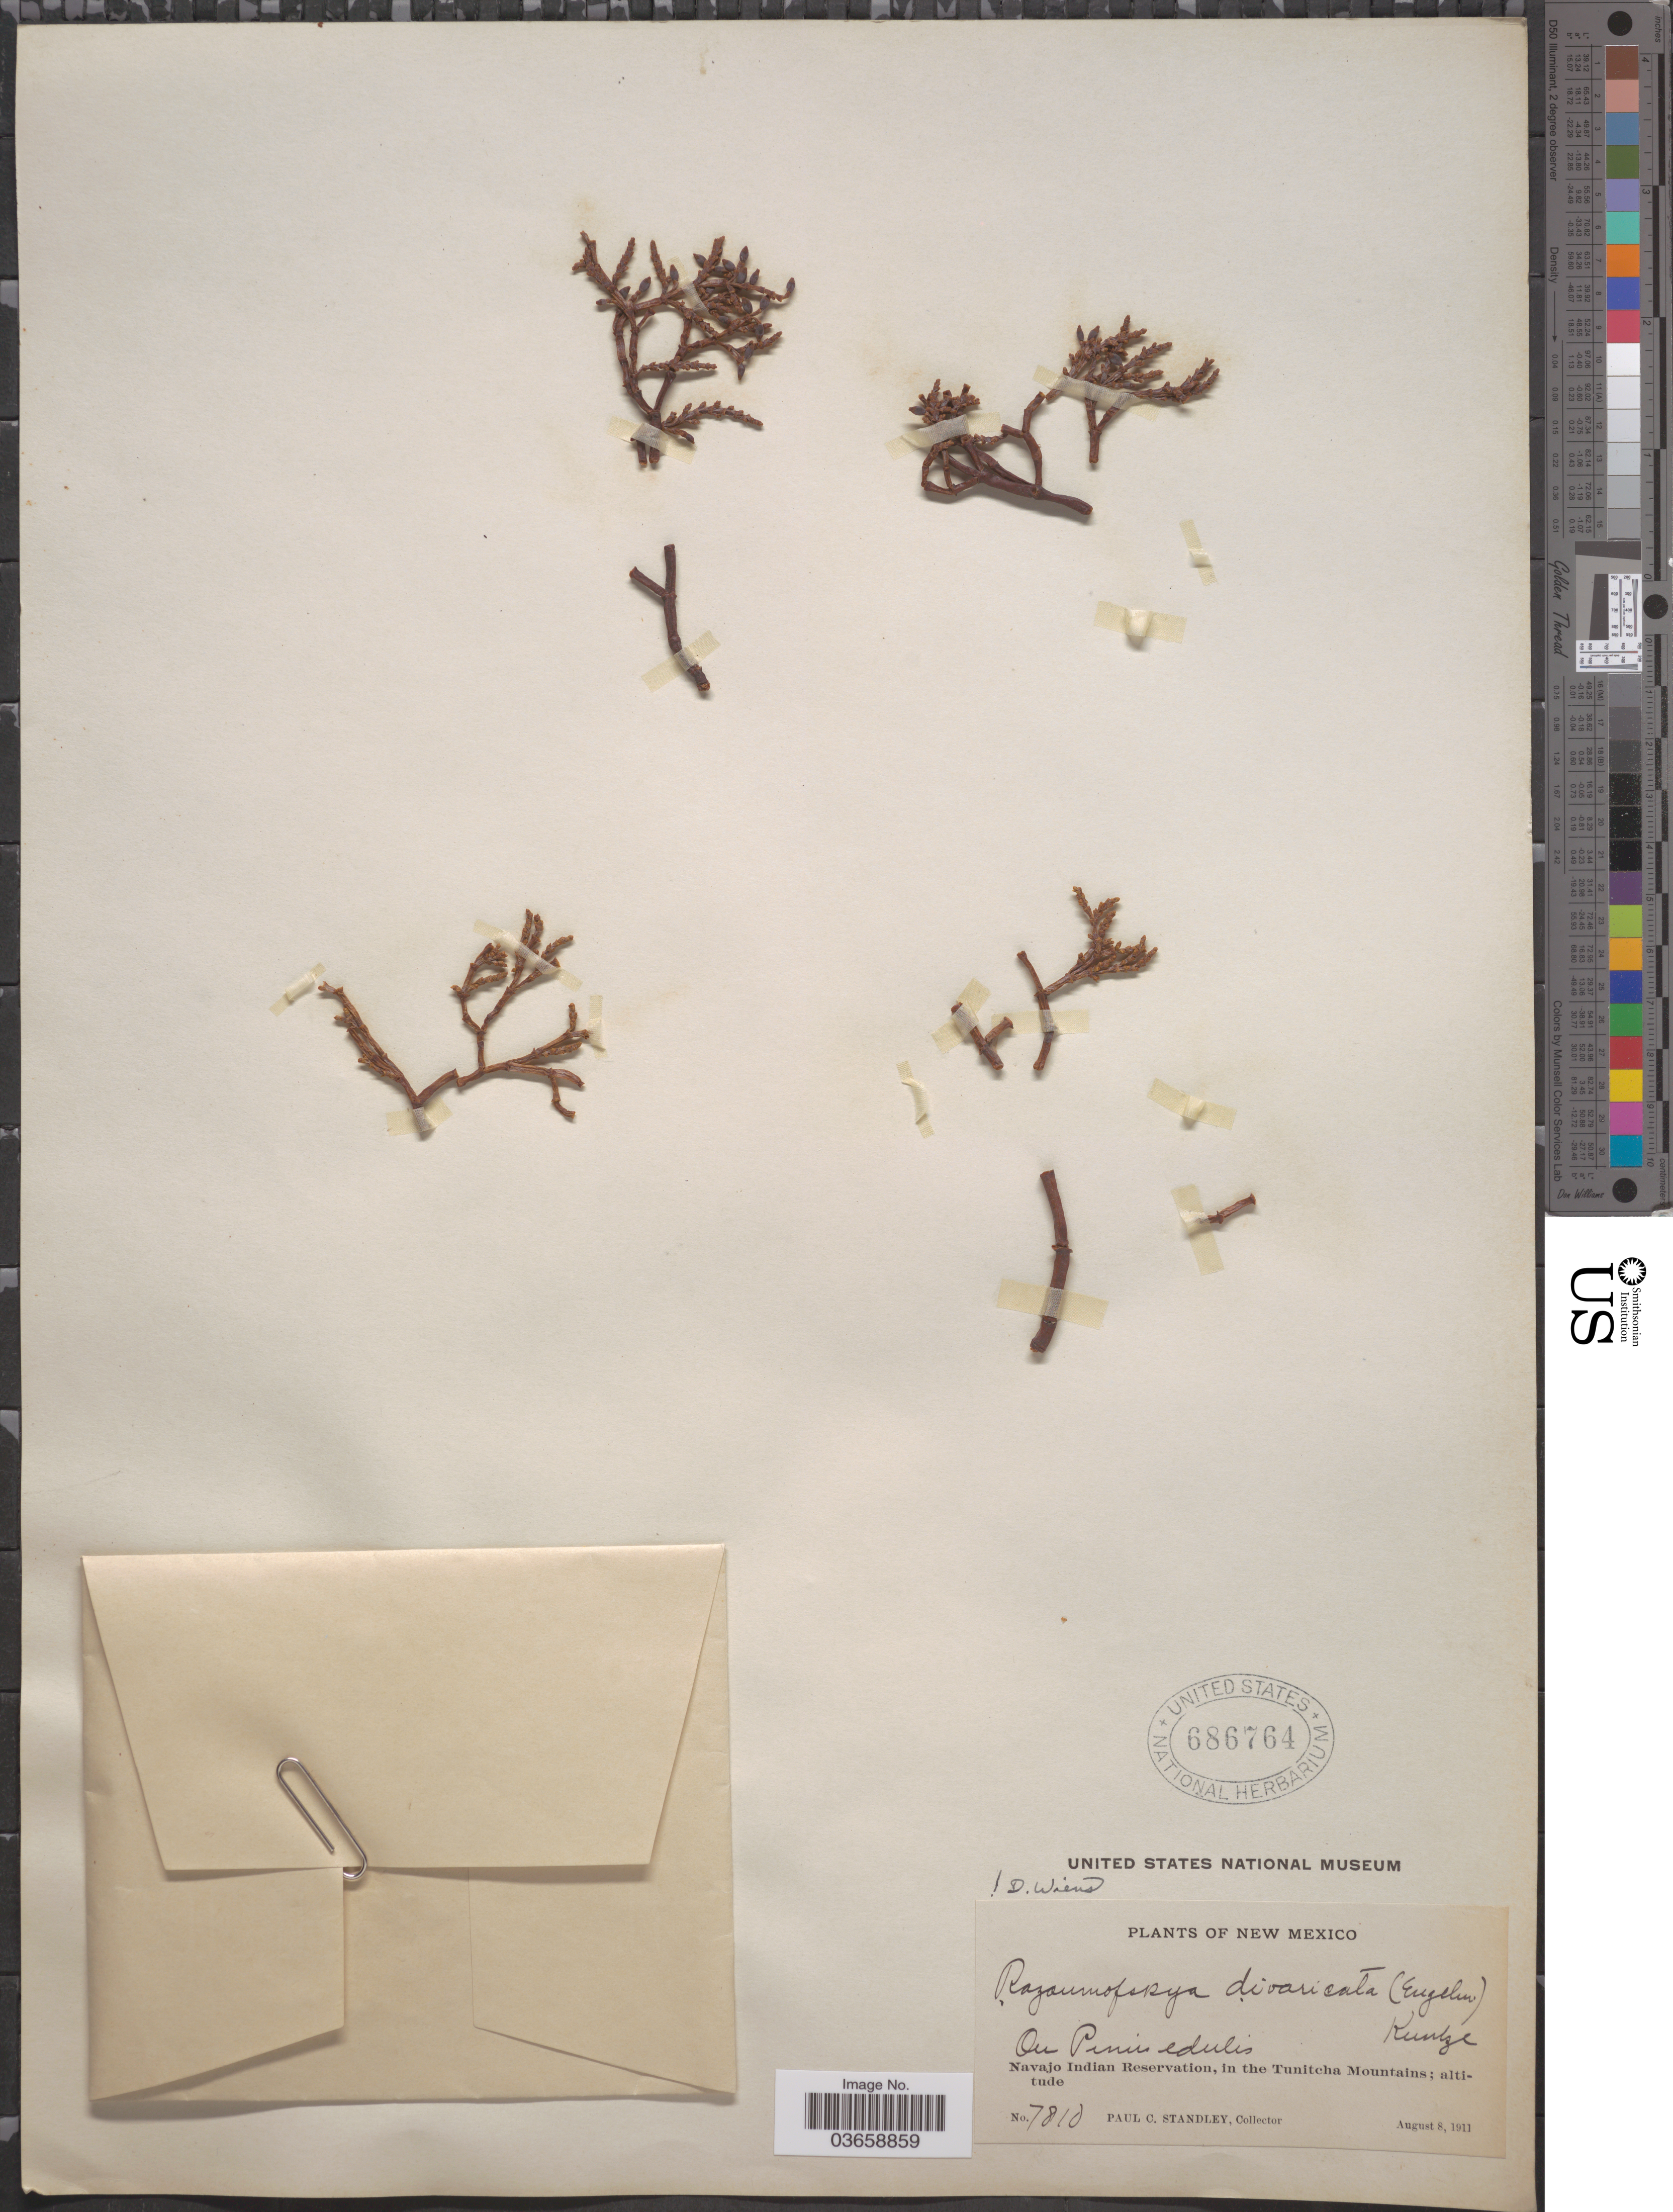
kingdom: Plantae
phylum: Tracheophyta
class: Magnoliopsida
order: Santalales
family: Viscaceae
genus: Arceuthobium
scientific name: Arceuthobium campylopodum f. divaricatum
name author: (Engelm.) L.S. Gill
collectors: P. C. Standley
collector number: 7810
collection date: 1911-08-08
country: United States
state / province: New Mexico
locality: Navajo Indian Reservation, in the Tunitcha Mountains.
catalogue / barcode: US 686764